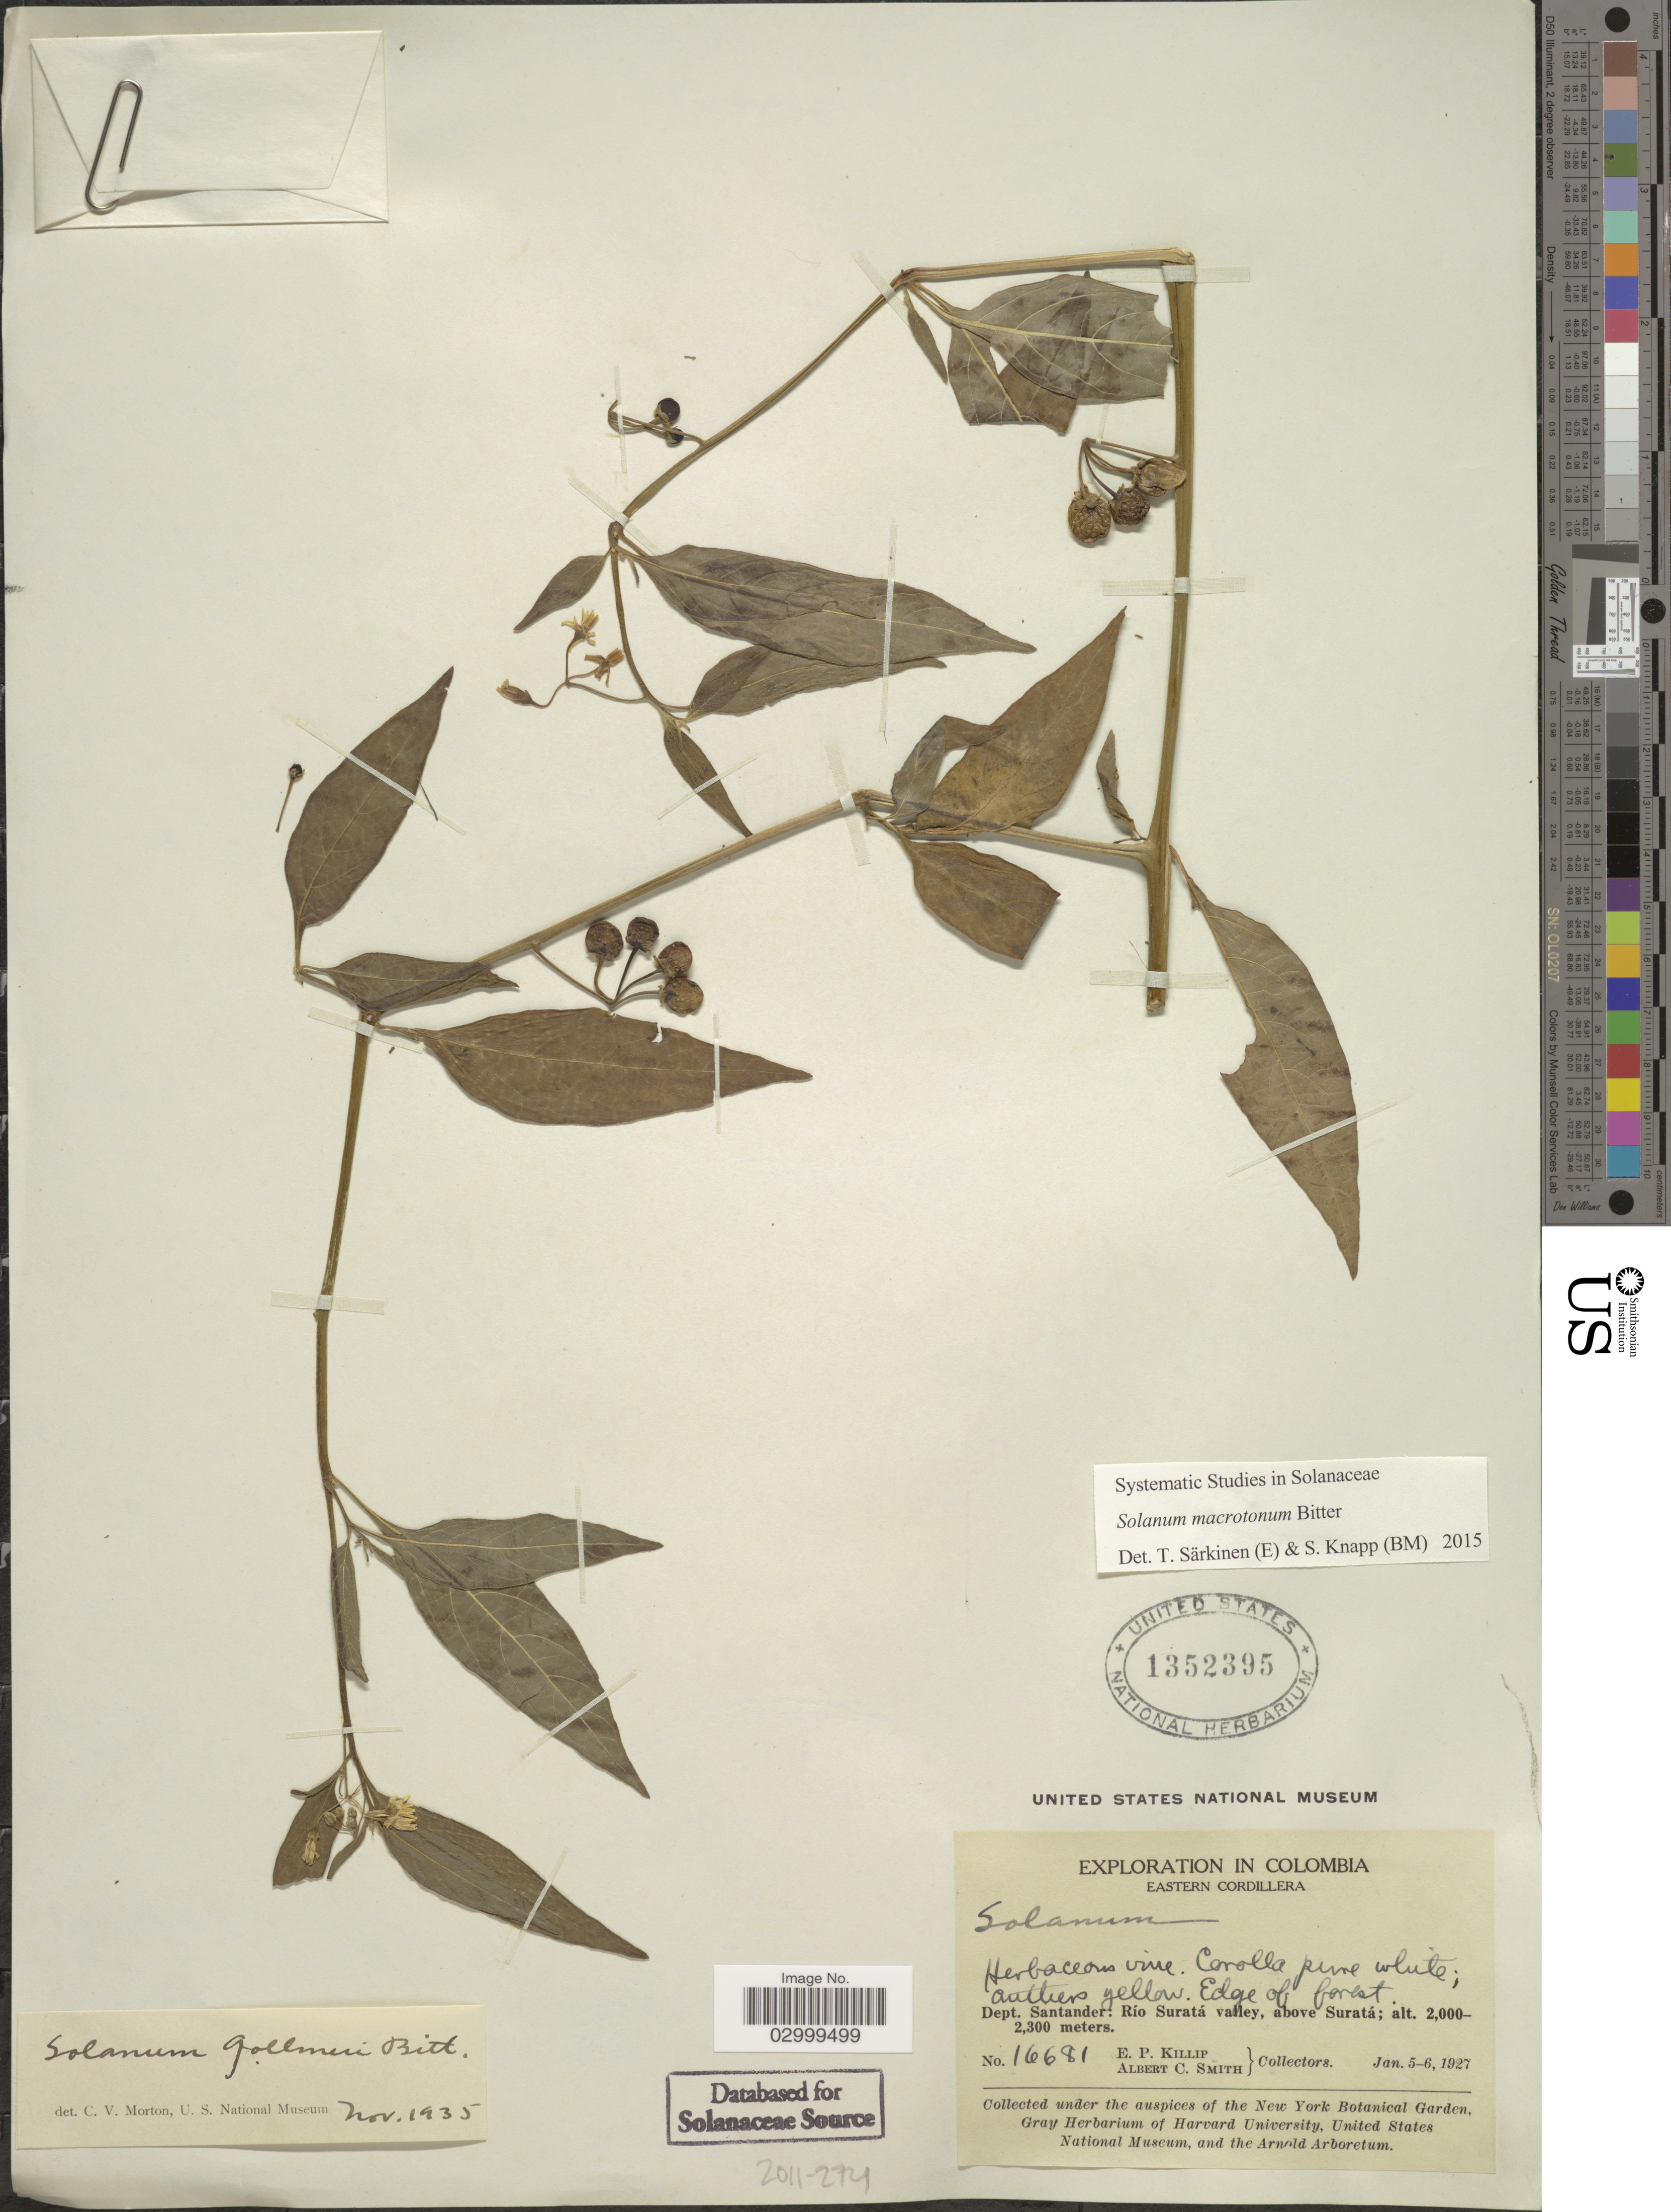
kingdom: Plantae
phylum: Tracheophyta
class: Magnoliopsida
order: Solanales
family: Solanaceae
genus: Solanum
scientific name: Solanum macrotonum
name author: Bitter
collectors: E. P. Killip & A. C. Smith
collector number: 16681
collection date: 1927-01-05/1927-01-06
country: Colombia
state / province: Santander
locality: Eastern Cordillera. Dept. Santander: Río Suratá valey, above Suratá.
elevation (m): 2000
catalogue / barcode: US 1352395